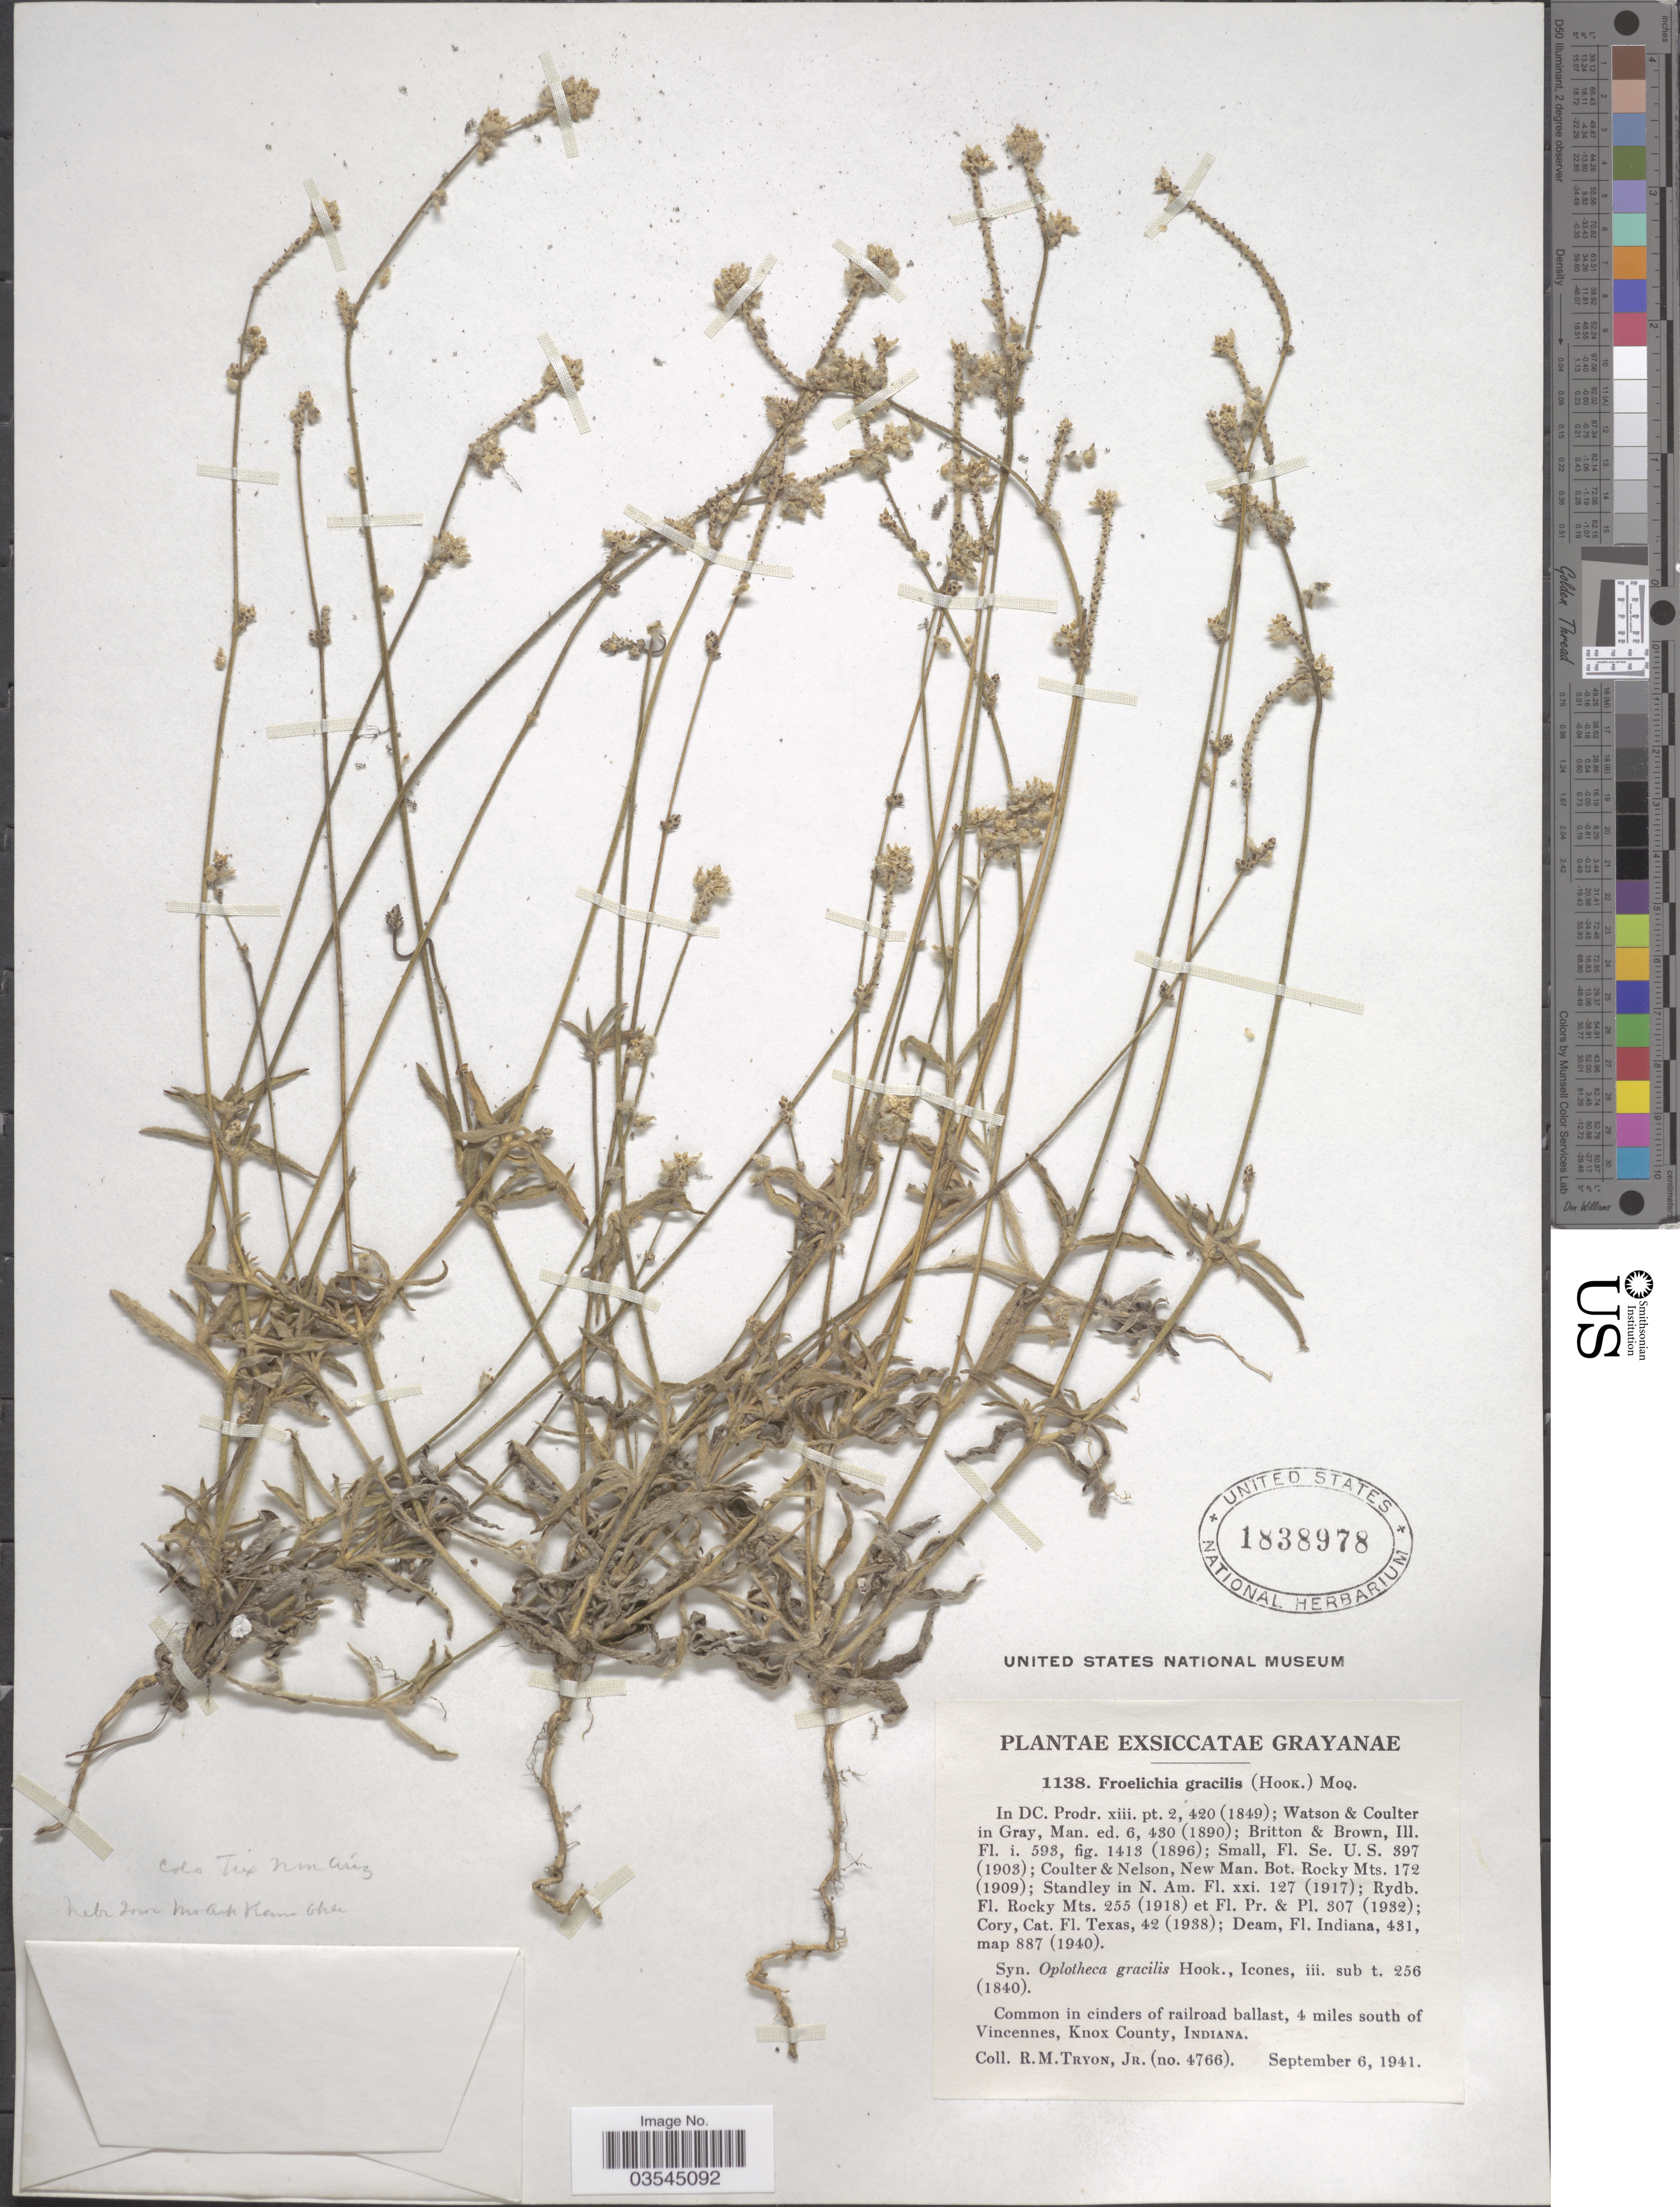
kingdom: Plantae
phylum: Tracheophyta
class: Magnoliopsida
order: Caryophyllales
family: Amaranthaceae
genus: Froelichia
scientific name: Froelichia gracilis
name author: (Hook.) Moq.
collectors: R. Tryon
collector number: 4706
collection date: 1941-09-06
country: United States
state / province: Indiana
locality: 4 miles south of Vincennes, Knox County.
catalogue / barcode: US 1838978